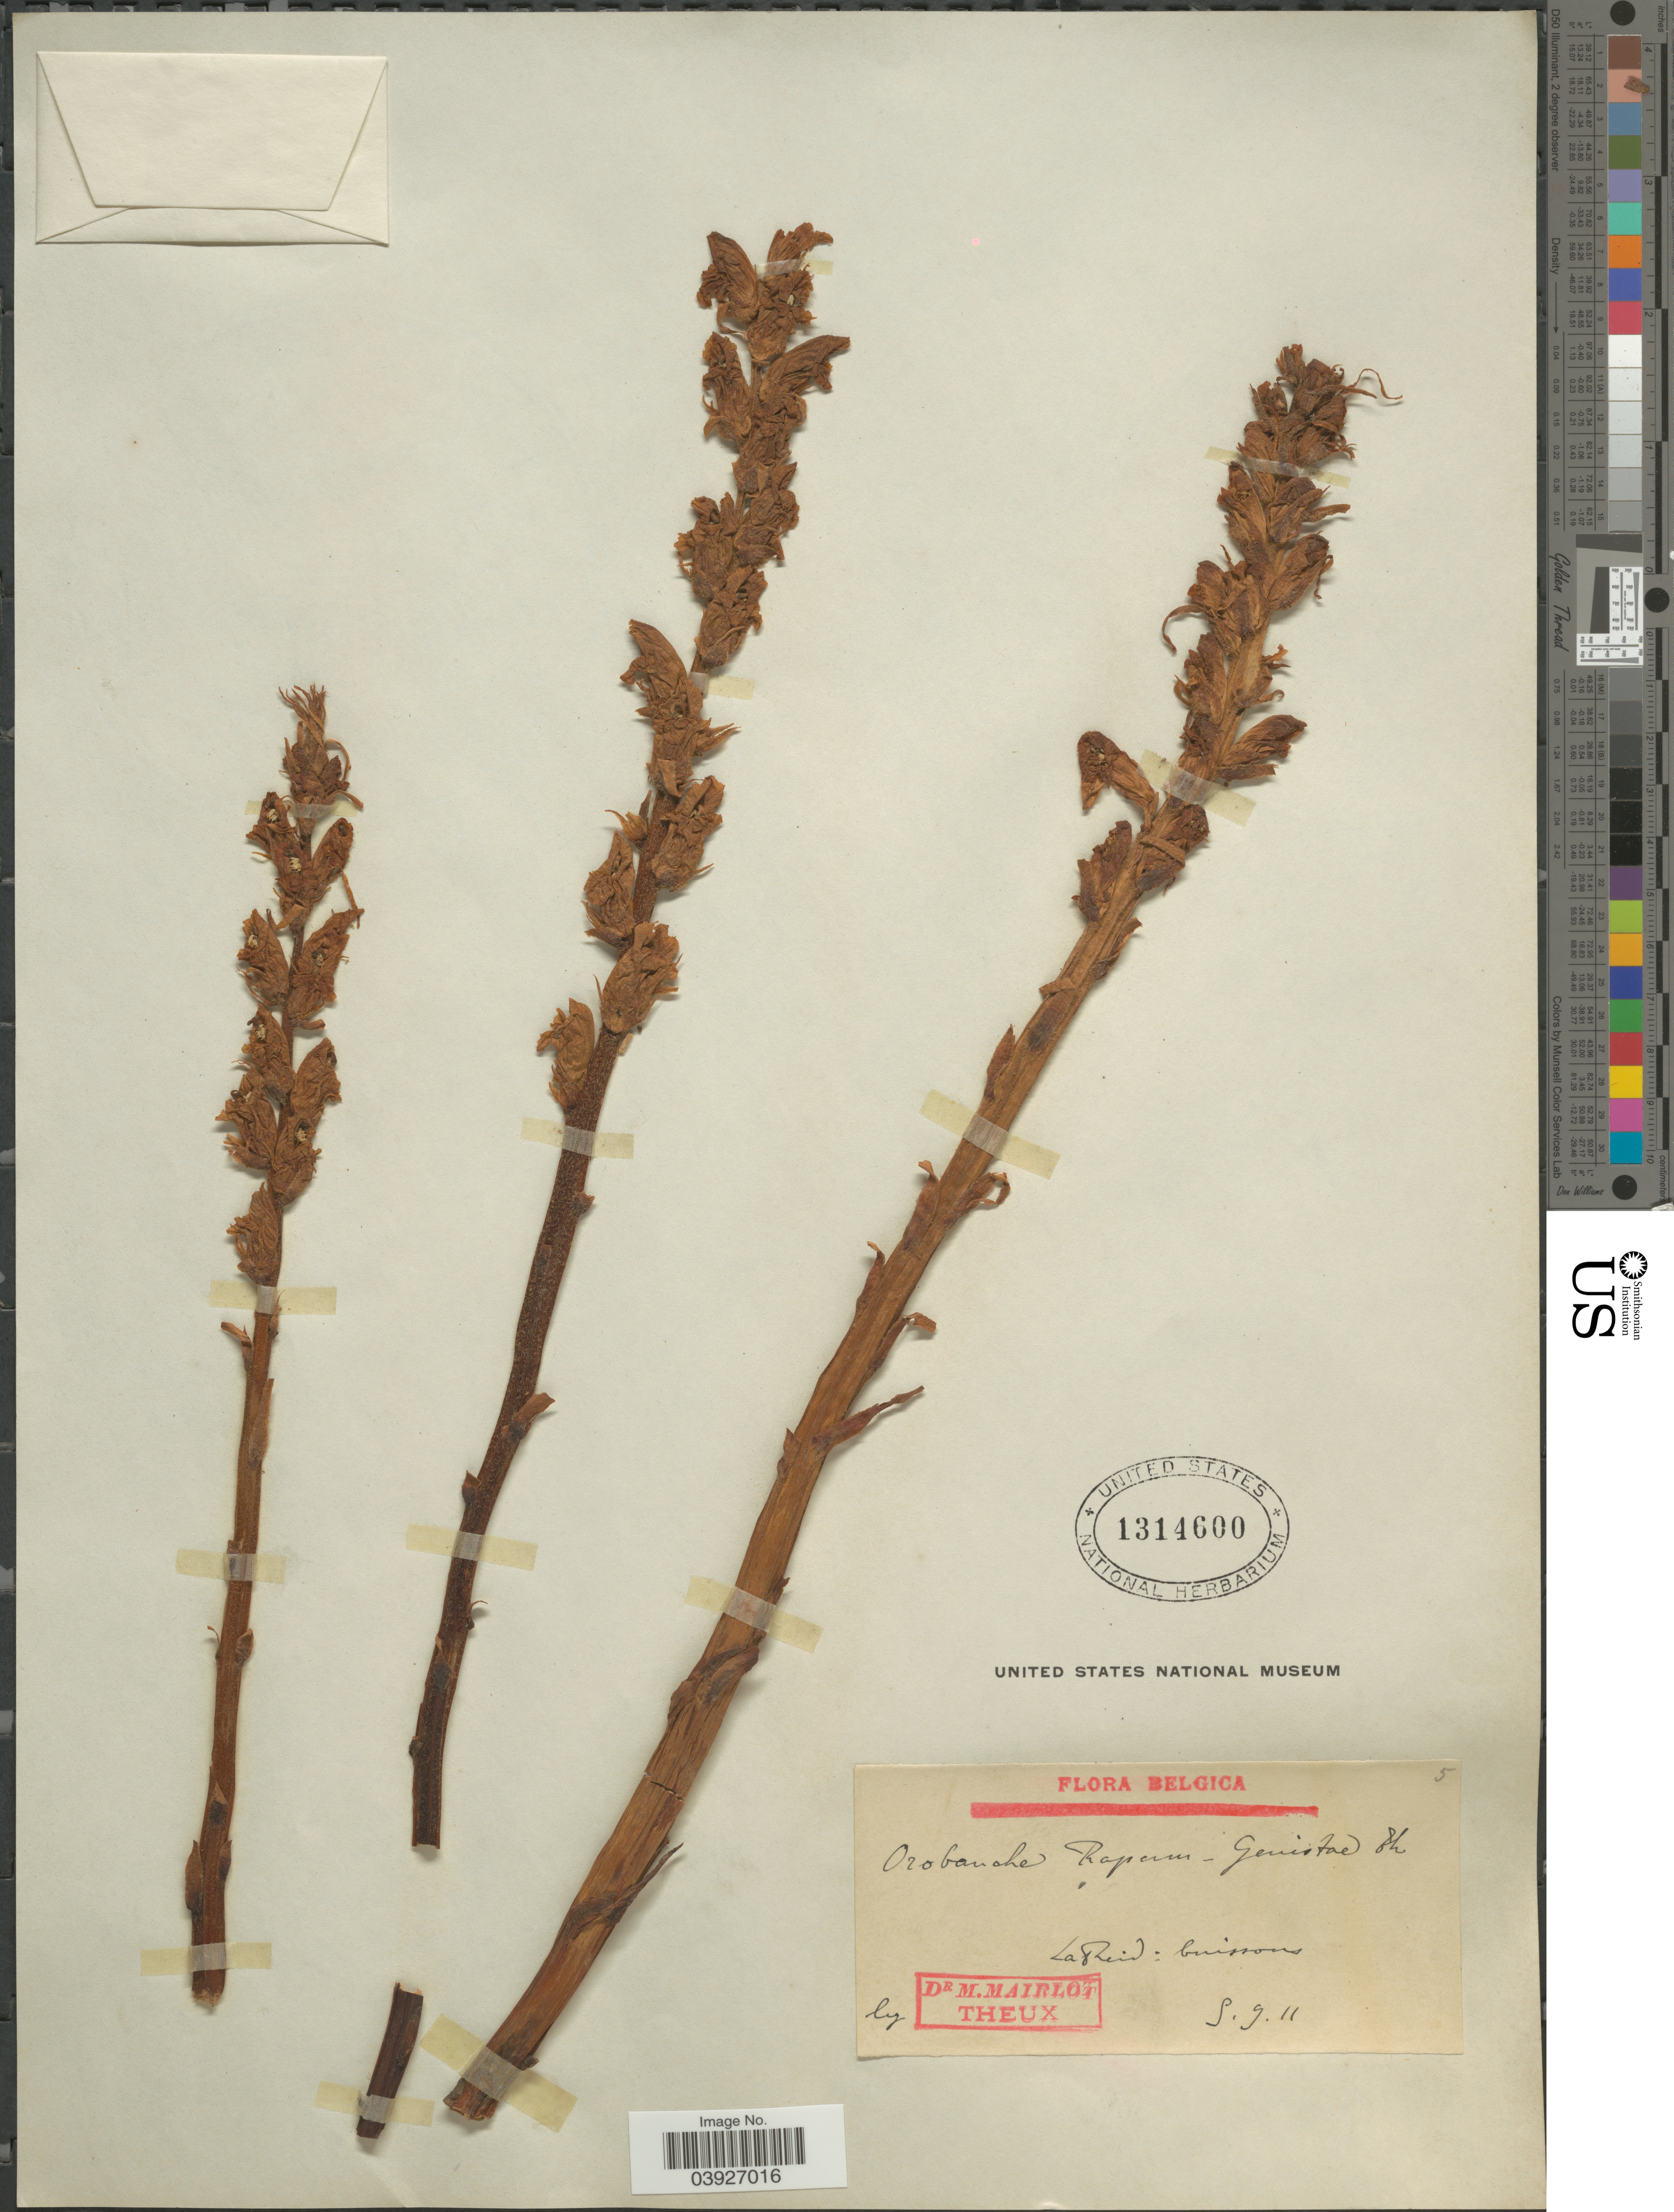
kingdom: Plantae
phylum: Tracheophyta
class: Magnoliopsida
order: Lamiales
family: Orobanchaceae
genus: Orobanche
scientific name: Orobanche rapum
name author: Wallr.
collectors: M. Mairlot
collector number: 5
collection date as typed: Transcribed d/m/y: 5/9/11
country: Belgium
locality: Belgica. La Reid: buissons.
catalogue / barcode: US 1314600